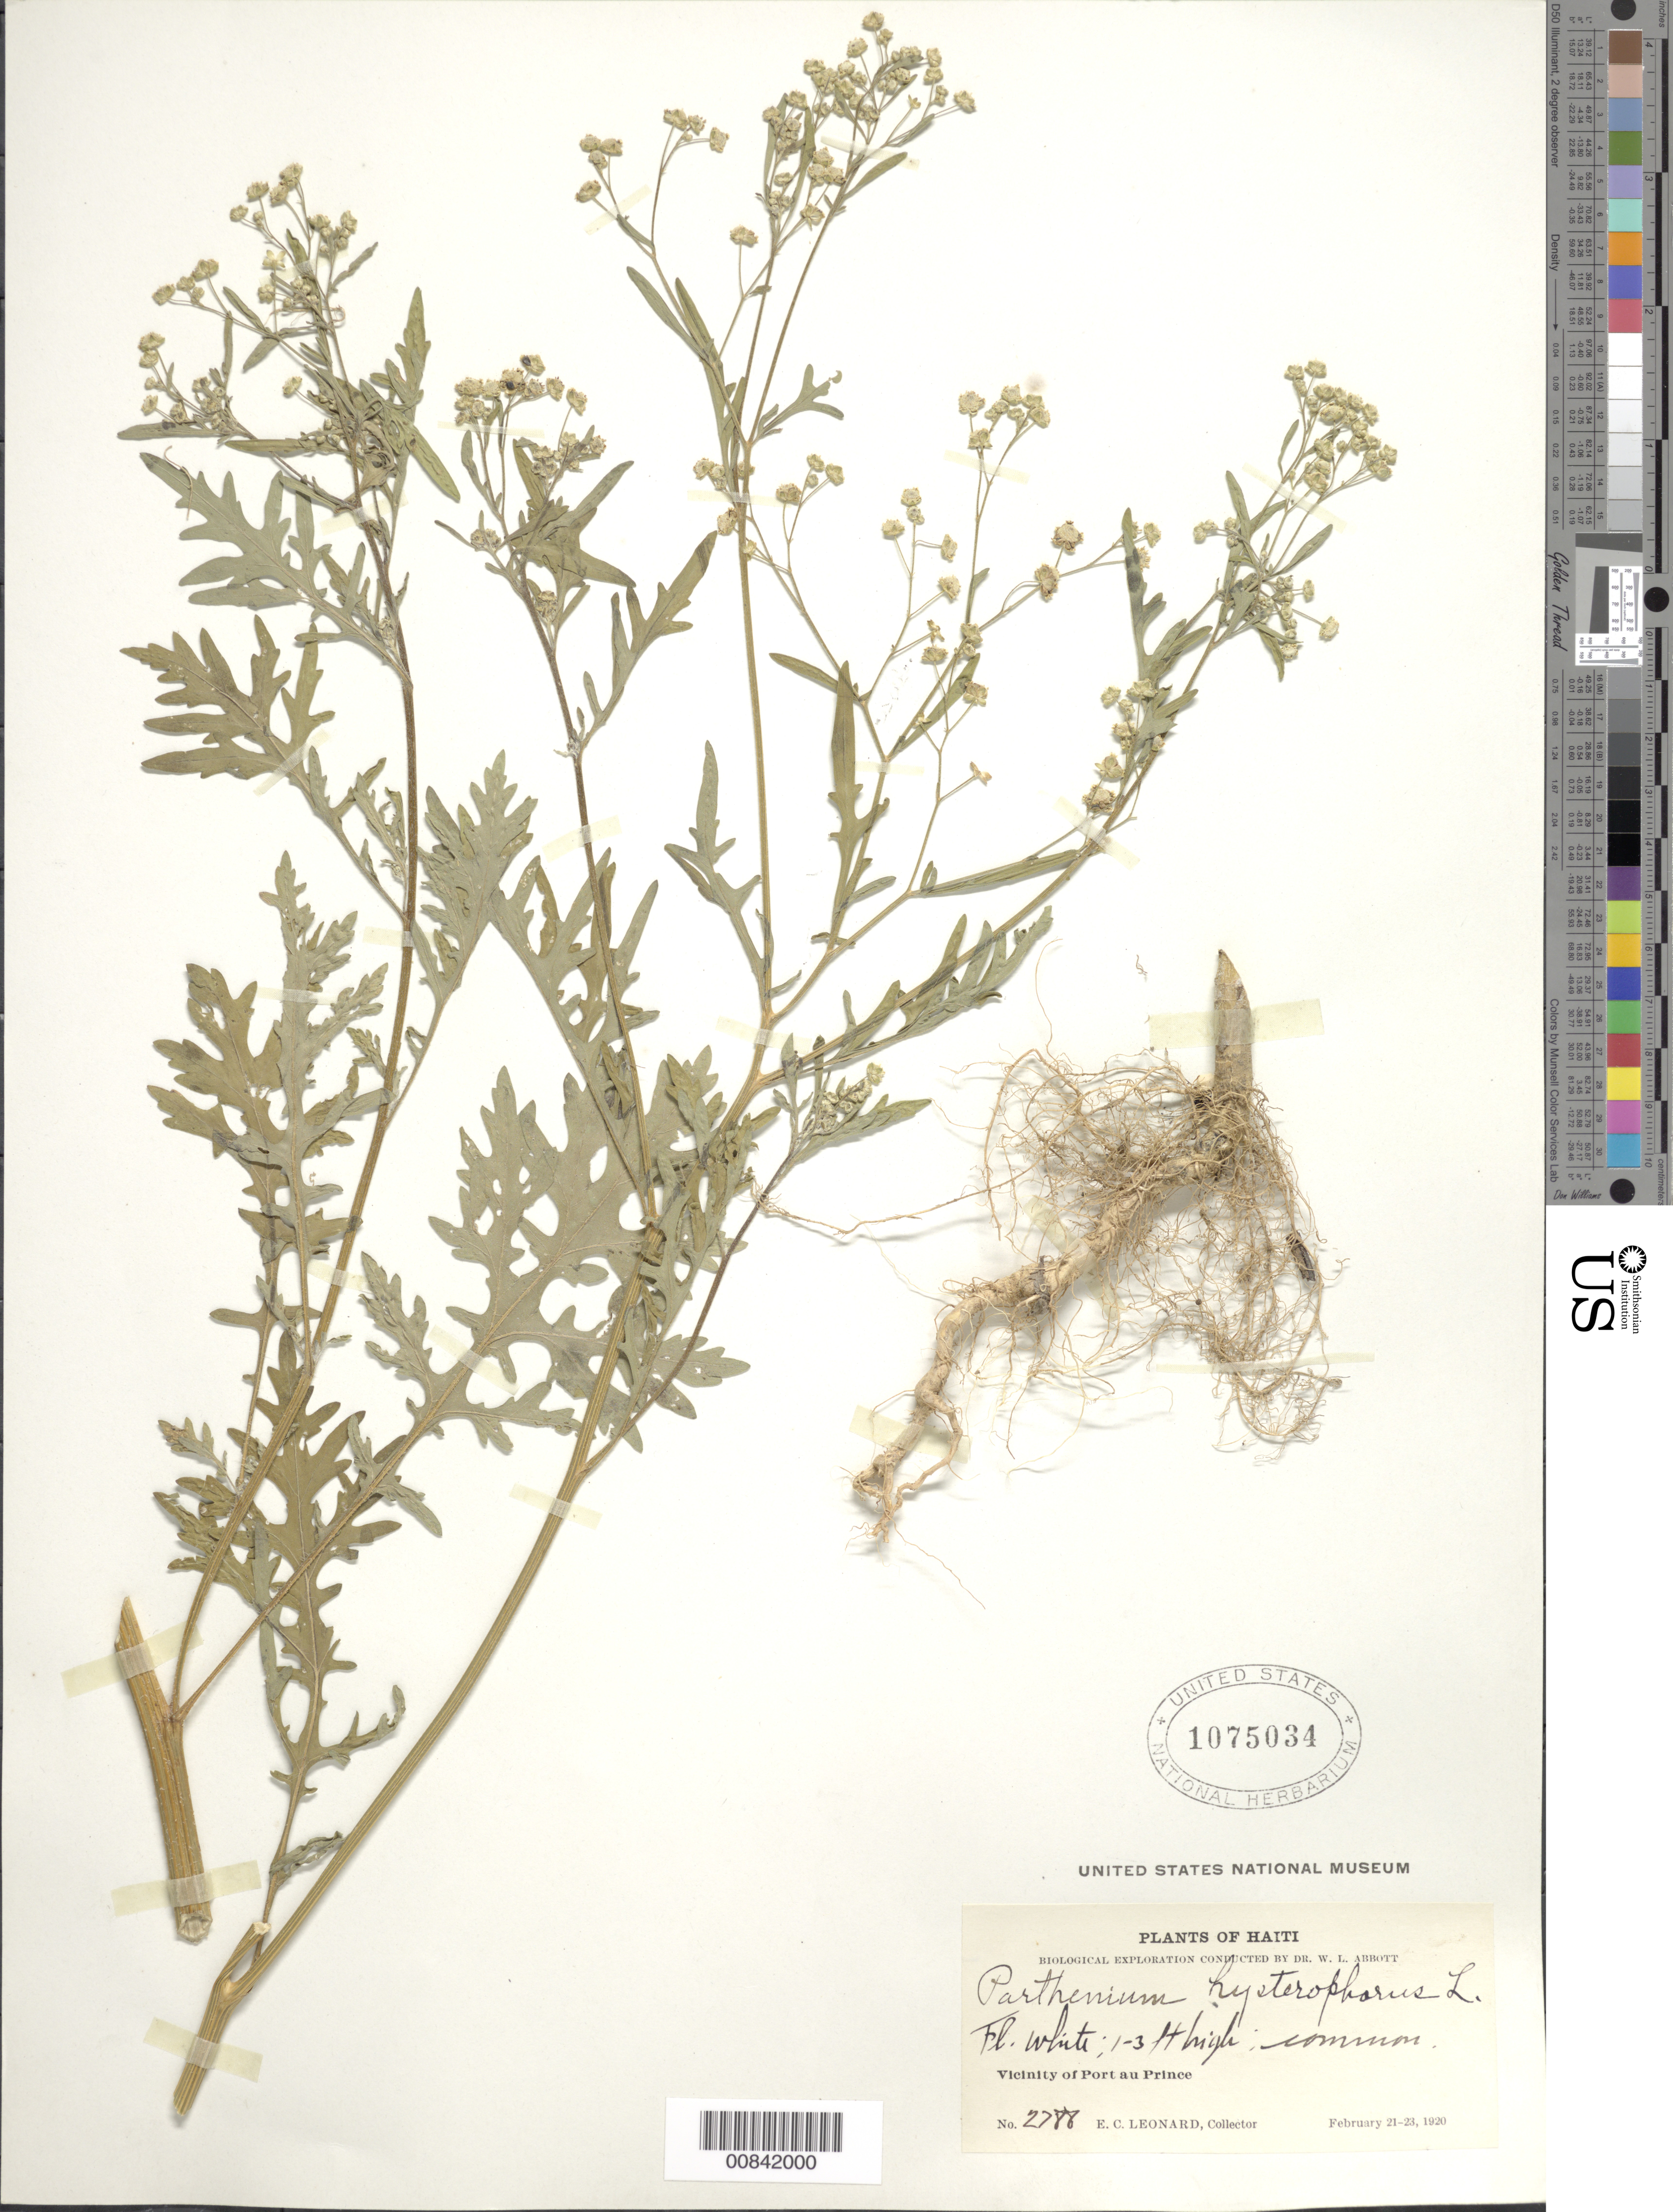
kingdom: Plantae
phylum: Tracheophyta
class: Magnoliopsida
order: Asterales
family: Asteraceae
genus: Parthenium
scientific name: Parthenium hysterophorus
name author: L.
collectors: E. C. Leonard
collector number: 2788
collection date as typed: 21 Feb 1920 to 23 Feb 1920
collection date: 1920-02-21/1920-02-23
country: Haiti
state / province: Ouest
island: Hispaniola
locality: Vicinity of Port au Prince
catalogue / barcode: US 1075034